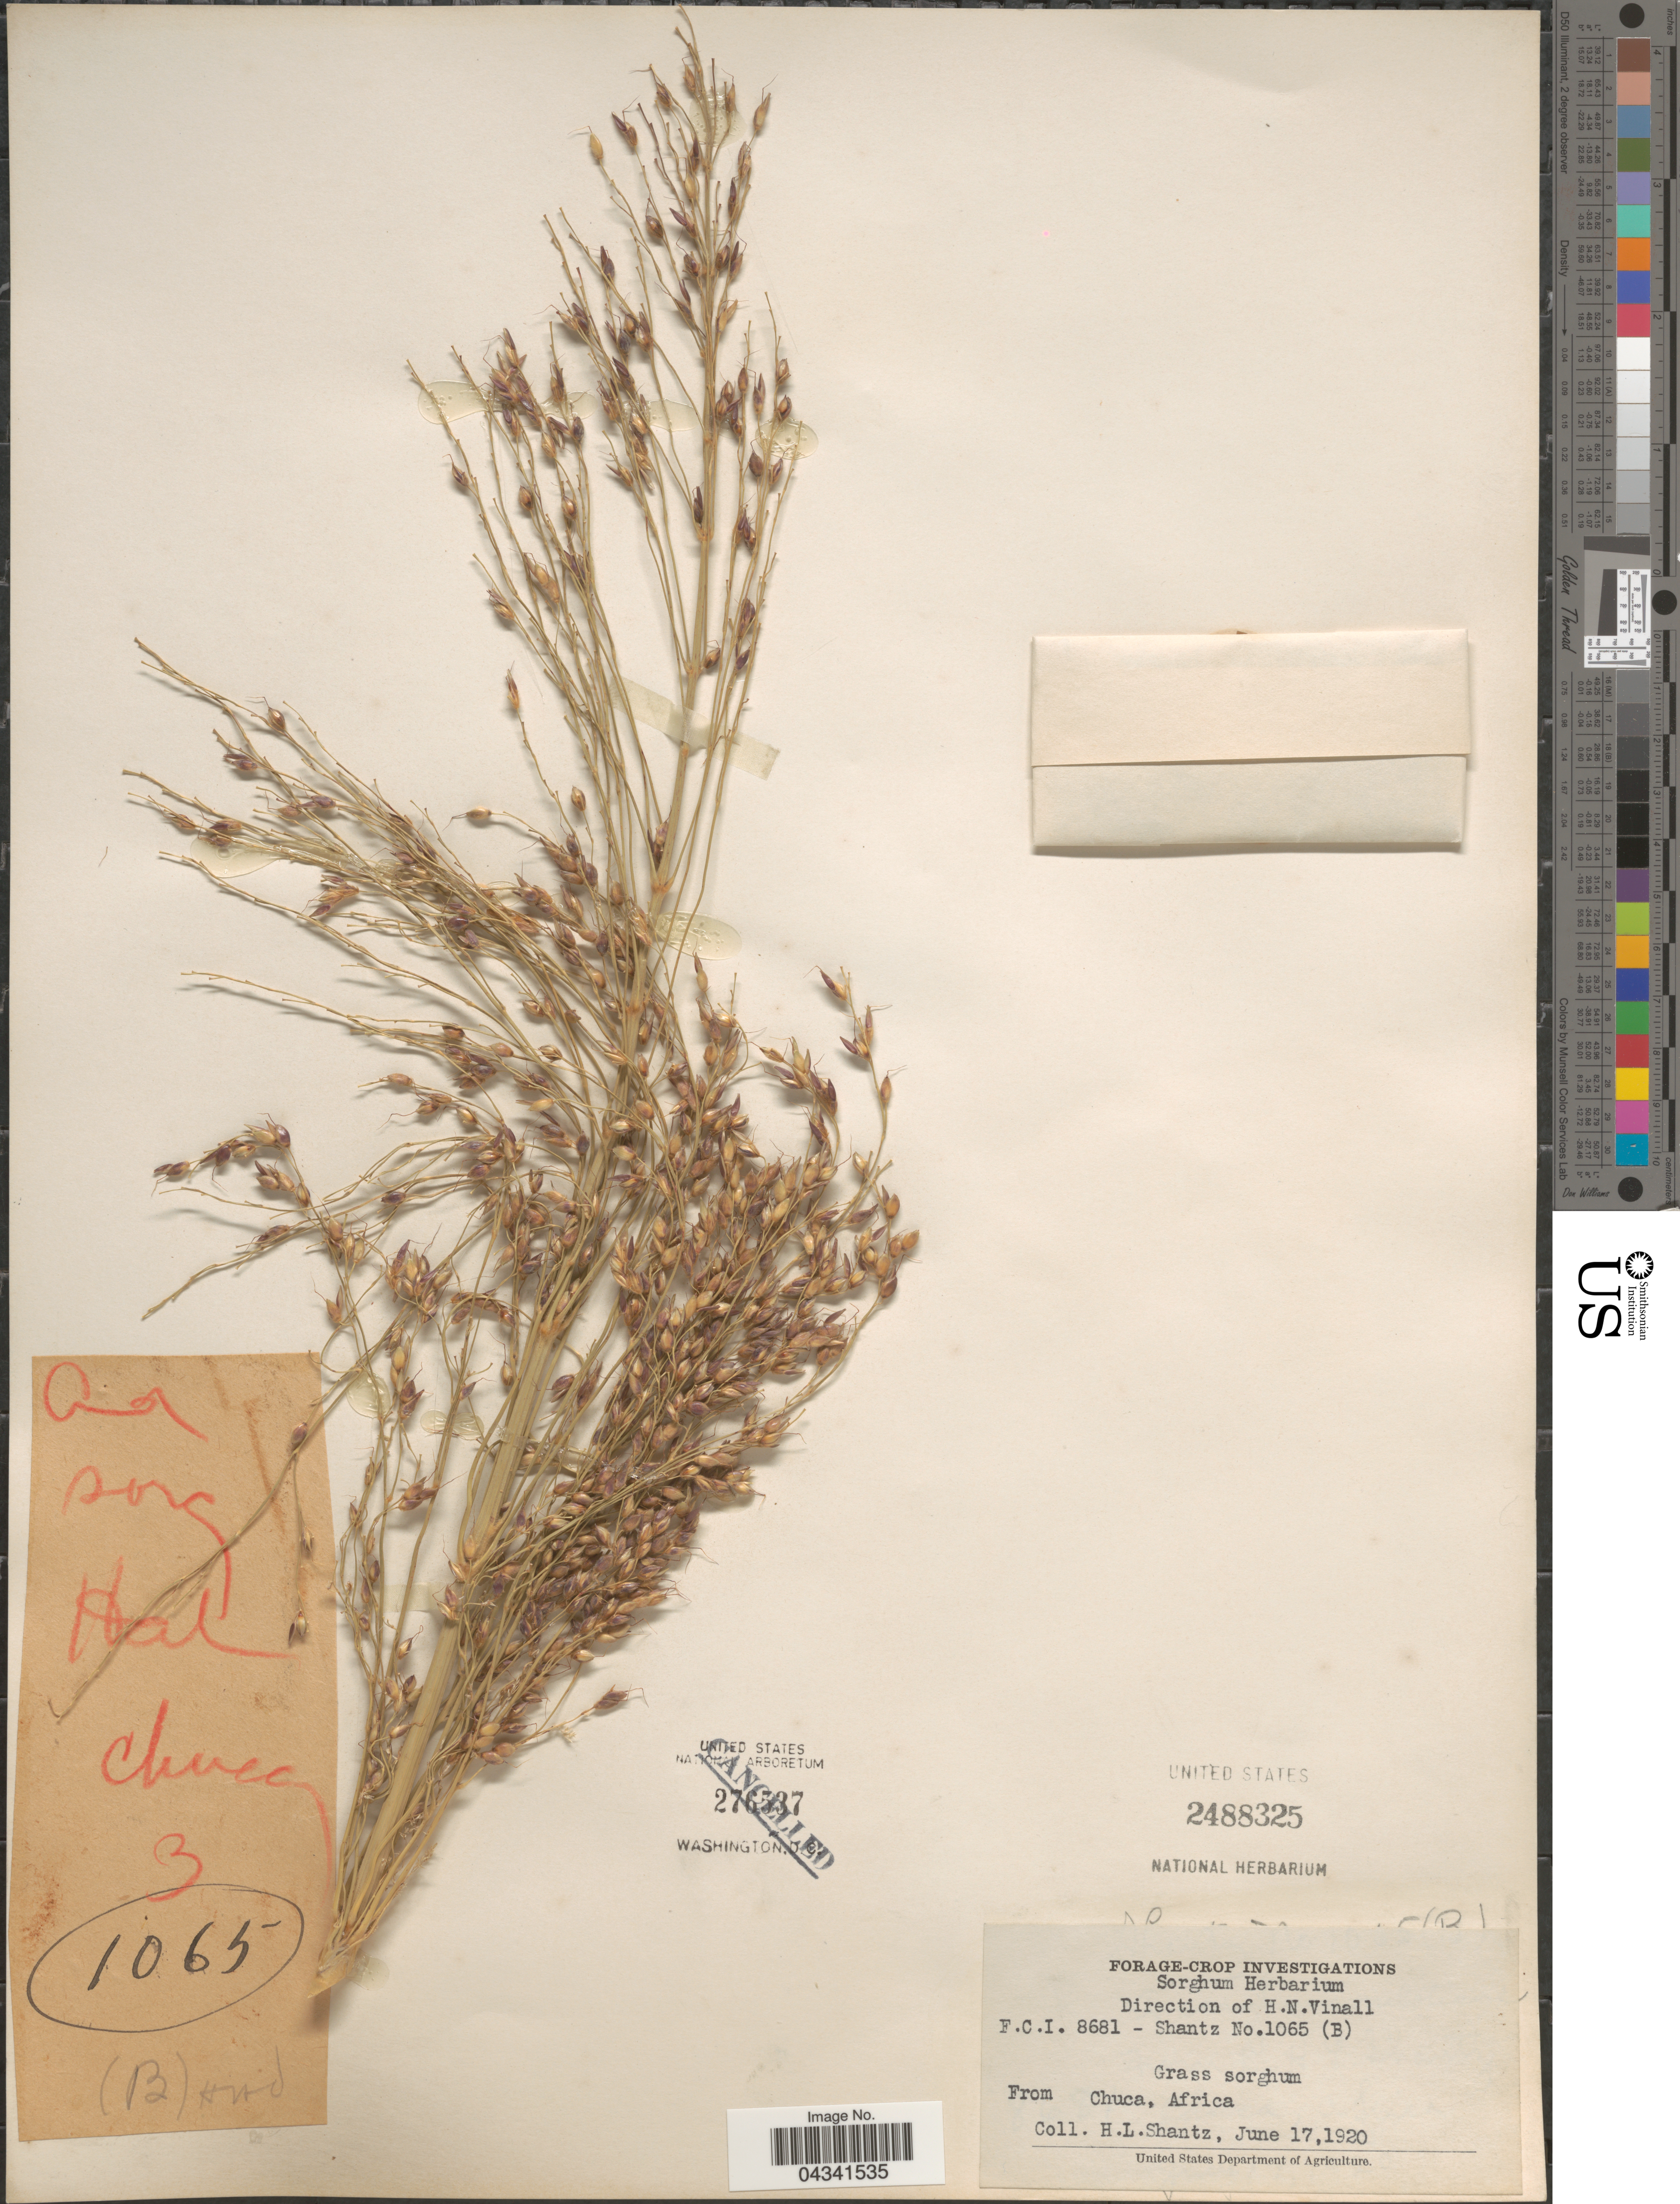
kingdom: Plantae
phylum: Tracheophyta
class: Liliopsida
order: Poales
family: Poaceae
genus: Sorghum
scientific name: Sorghum sp.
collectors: H. Shantz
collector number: F.C.I.8681/1065 (B)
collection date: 1920-06-17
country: Kenya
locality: From Chuca, Africa.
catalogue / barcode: US 2488325